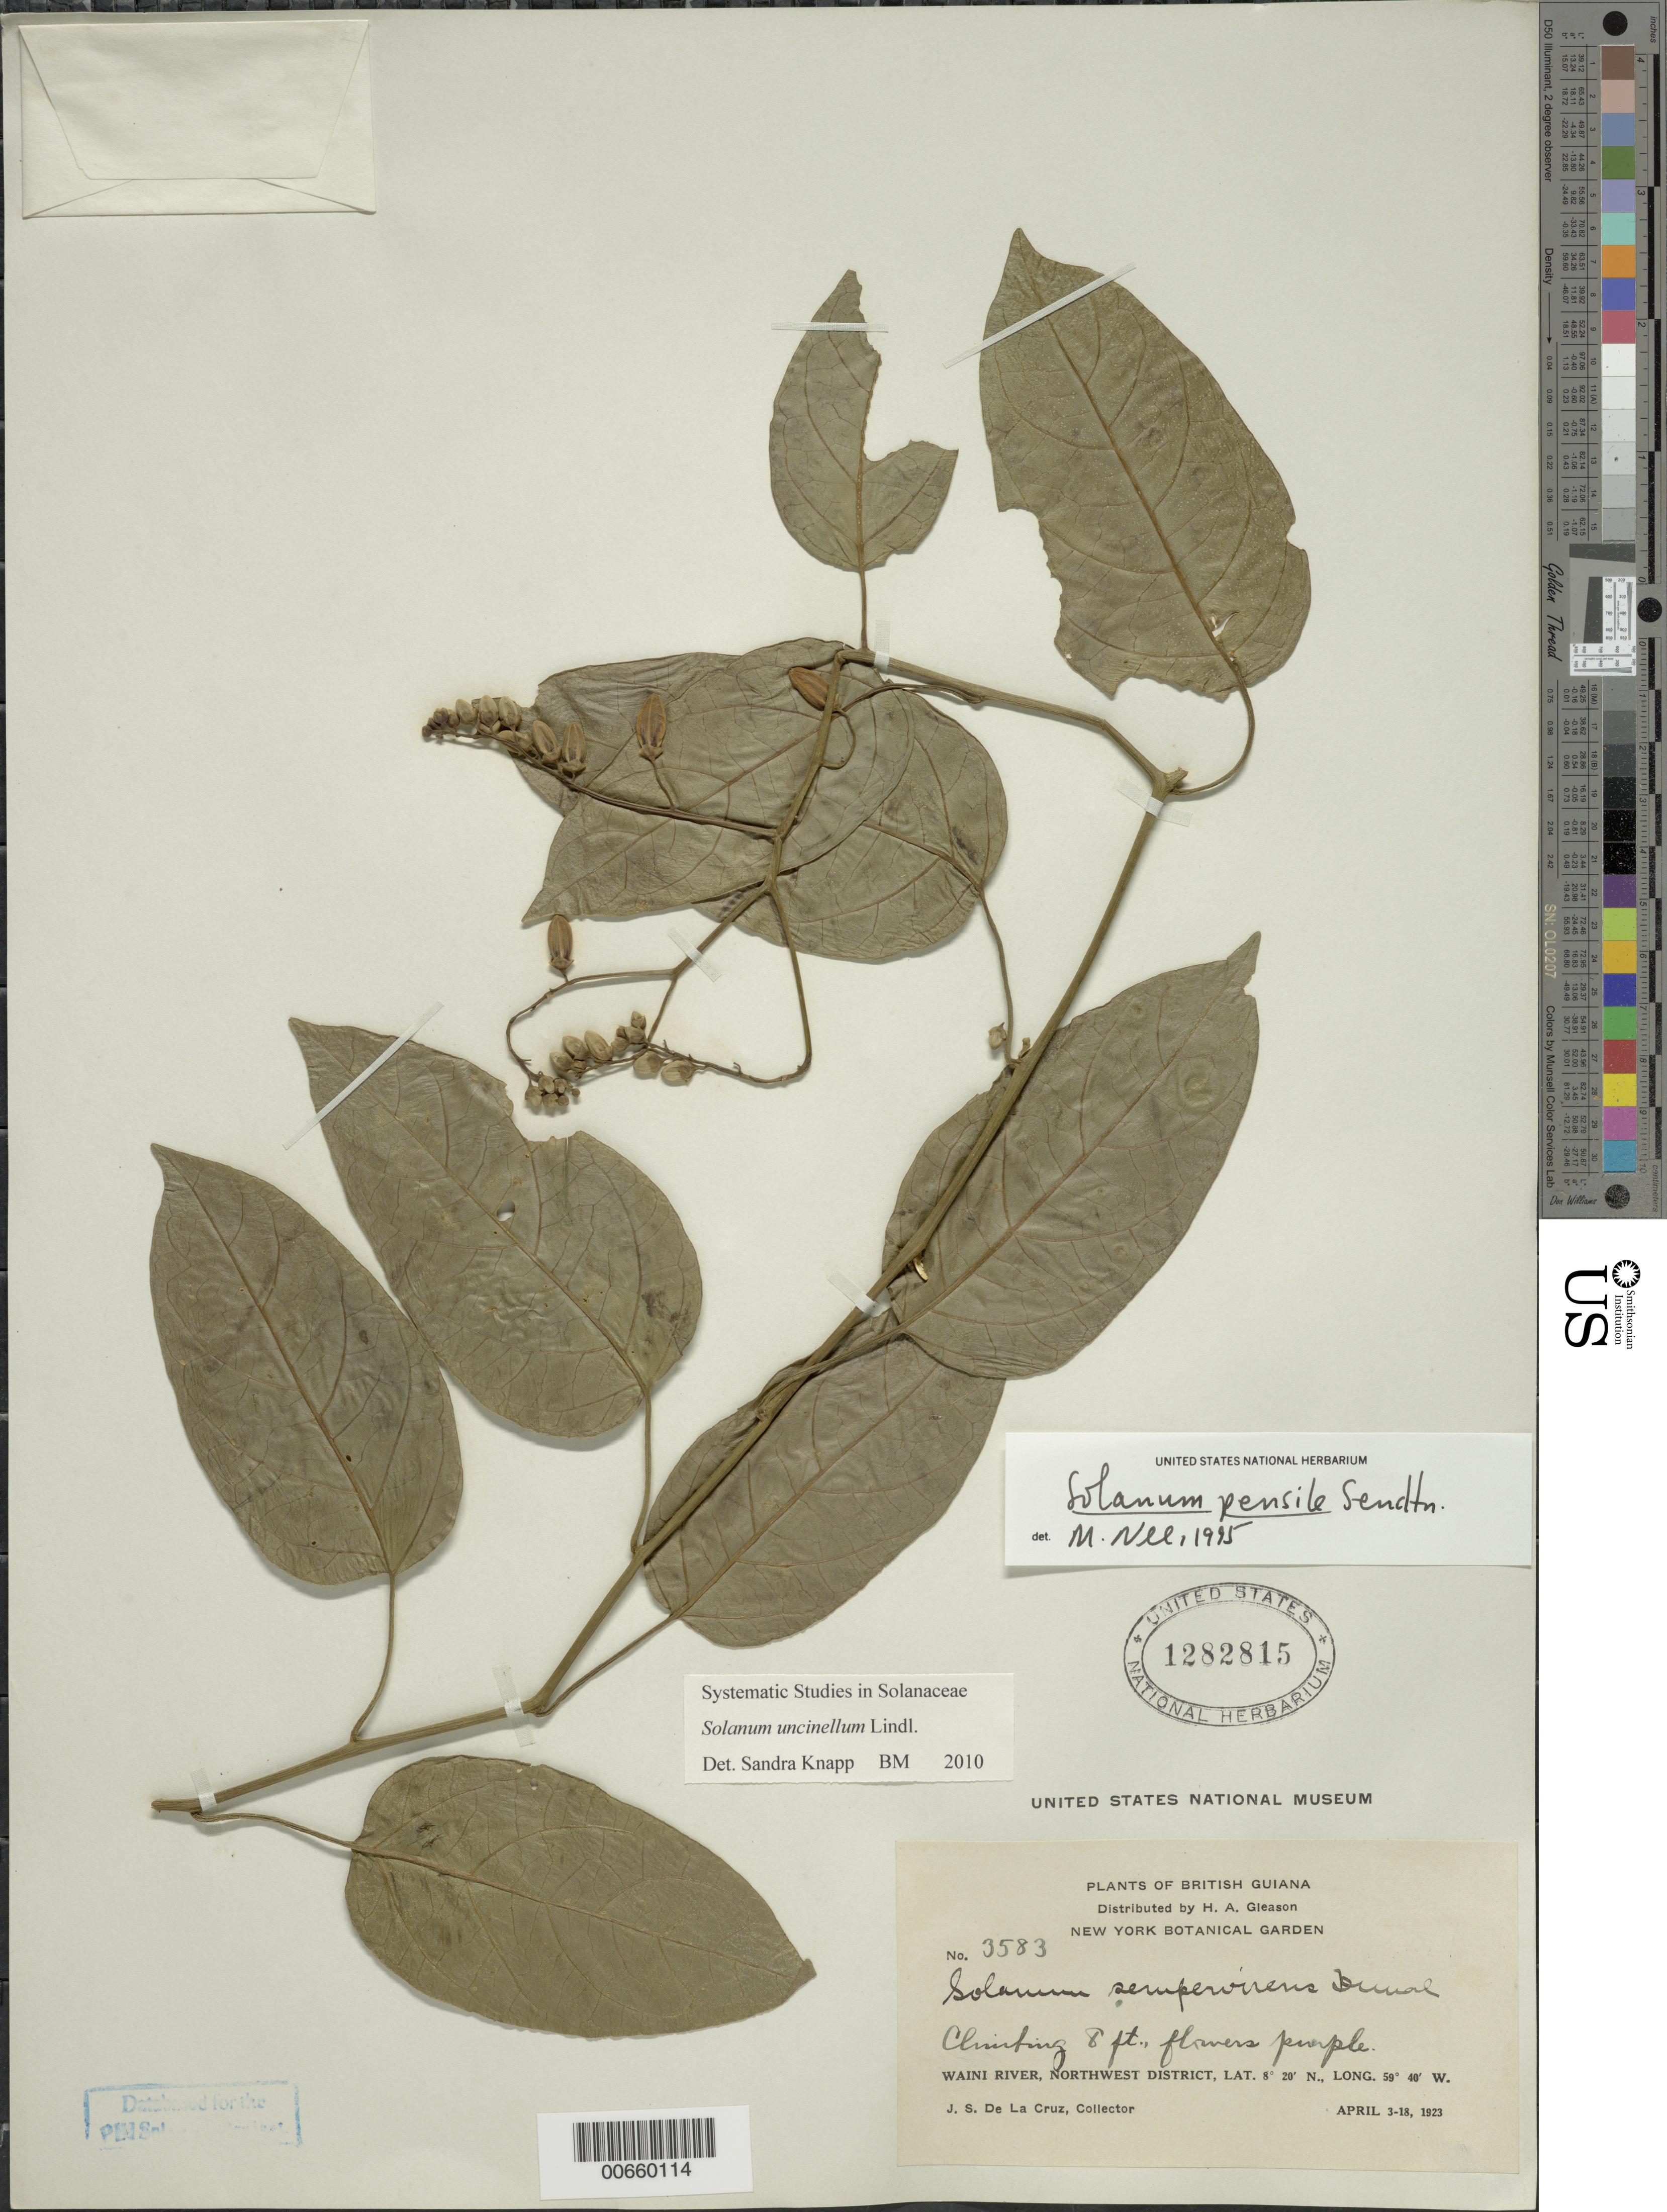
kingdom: Plantae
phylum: Tracheophyta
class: Magnoliopsida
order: Solanales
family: Solanaceae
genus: Solanum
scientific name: Solanum uncinellum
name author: Lindl.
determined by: Knapp, S. D.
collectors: J. S. de la Cruz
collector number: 3583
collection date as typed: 4 Apr 1923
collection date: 1923-04-04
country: Guyana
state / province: Barima-Waini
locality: Waini R., NW District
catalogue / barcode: US 1282815